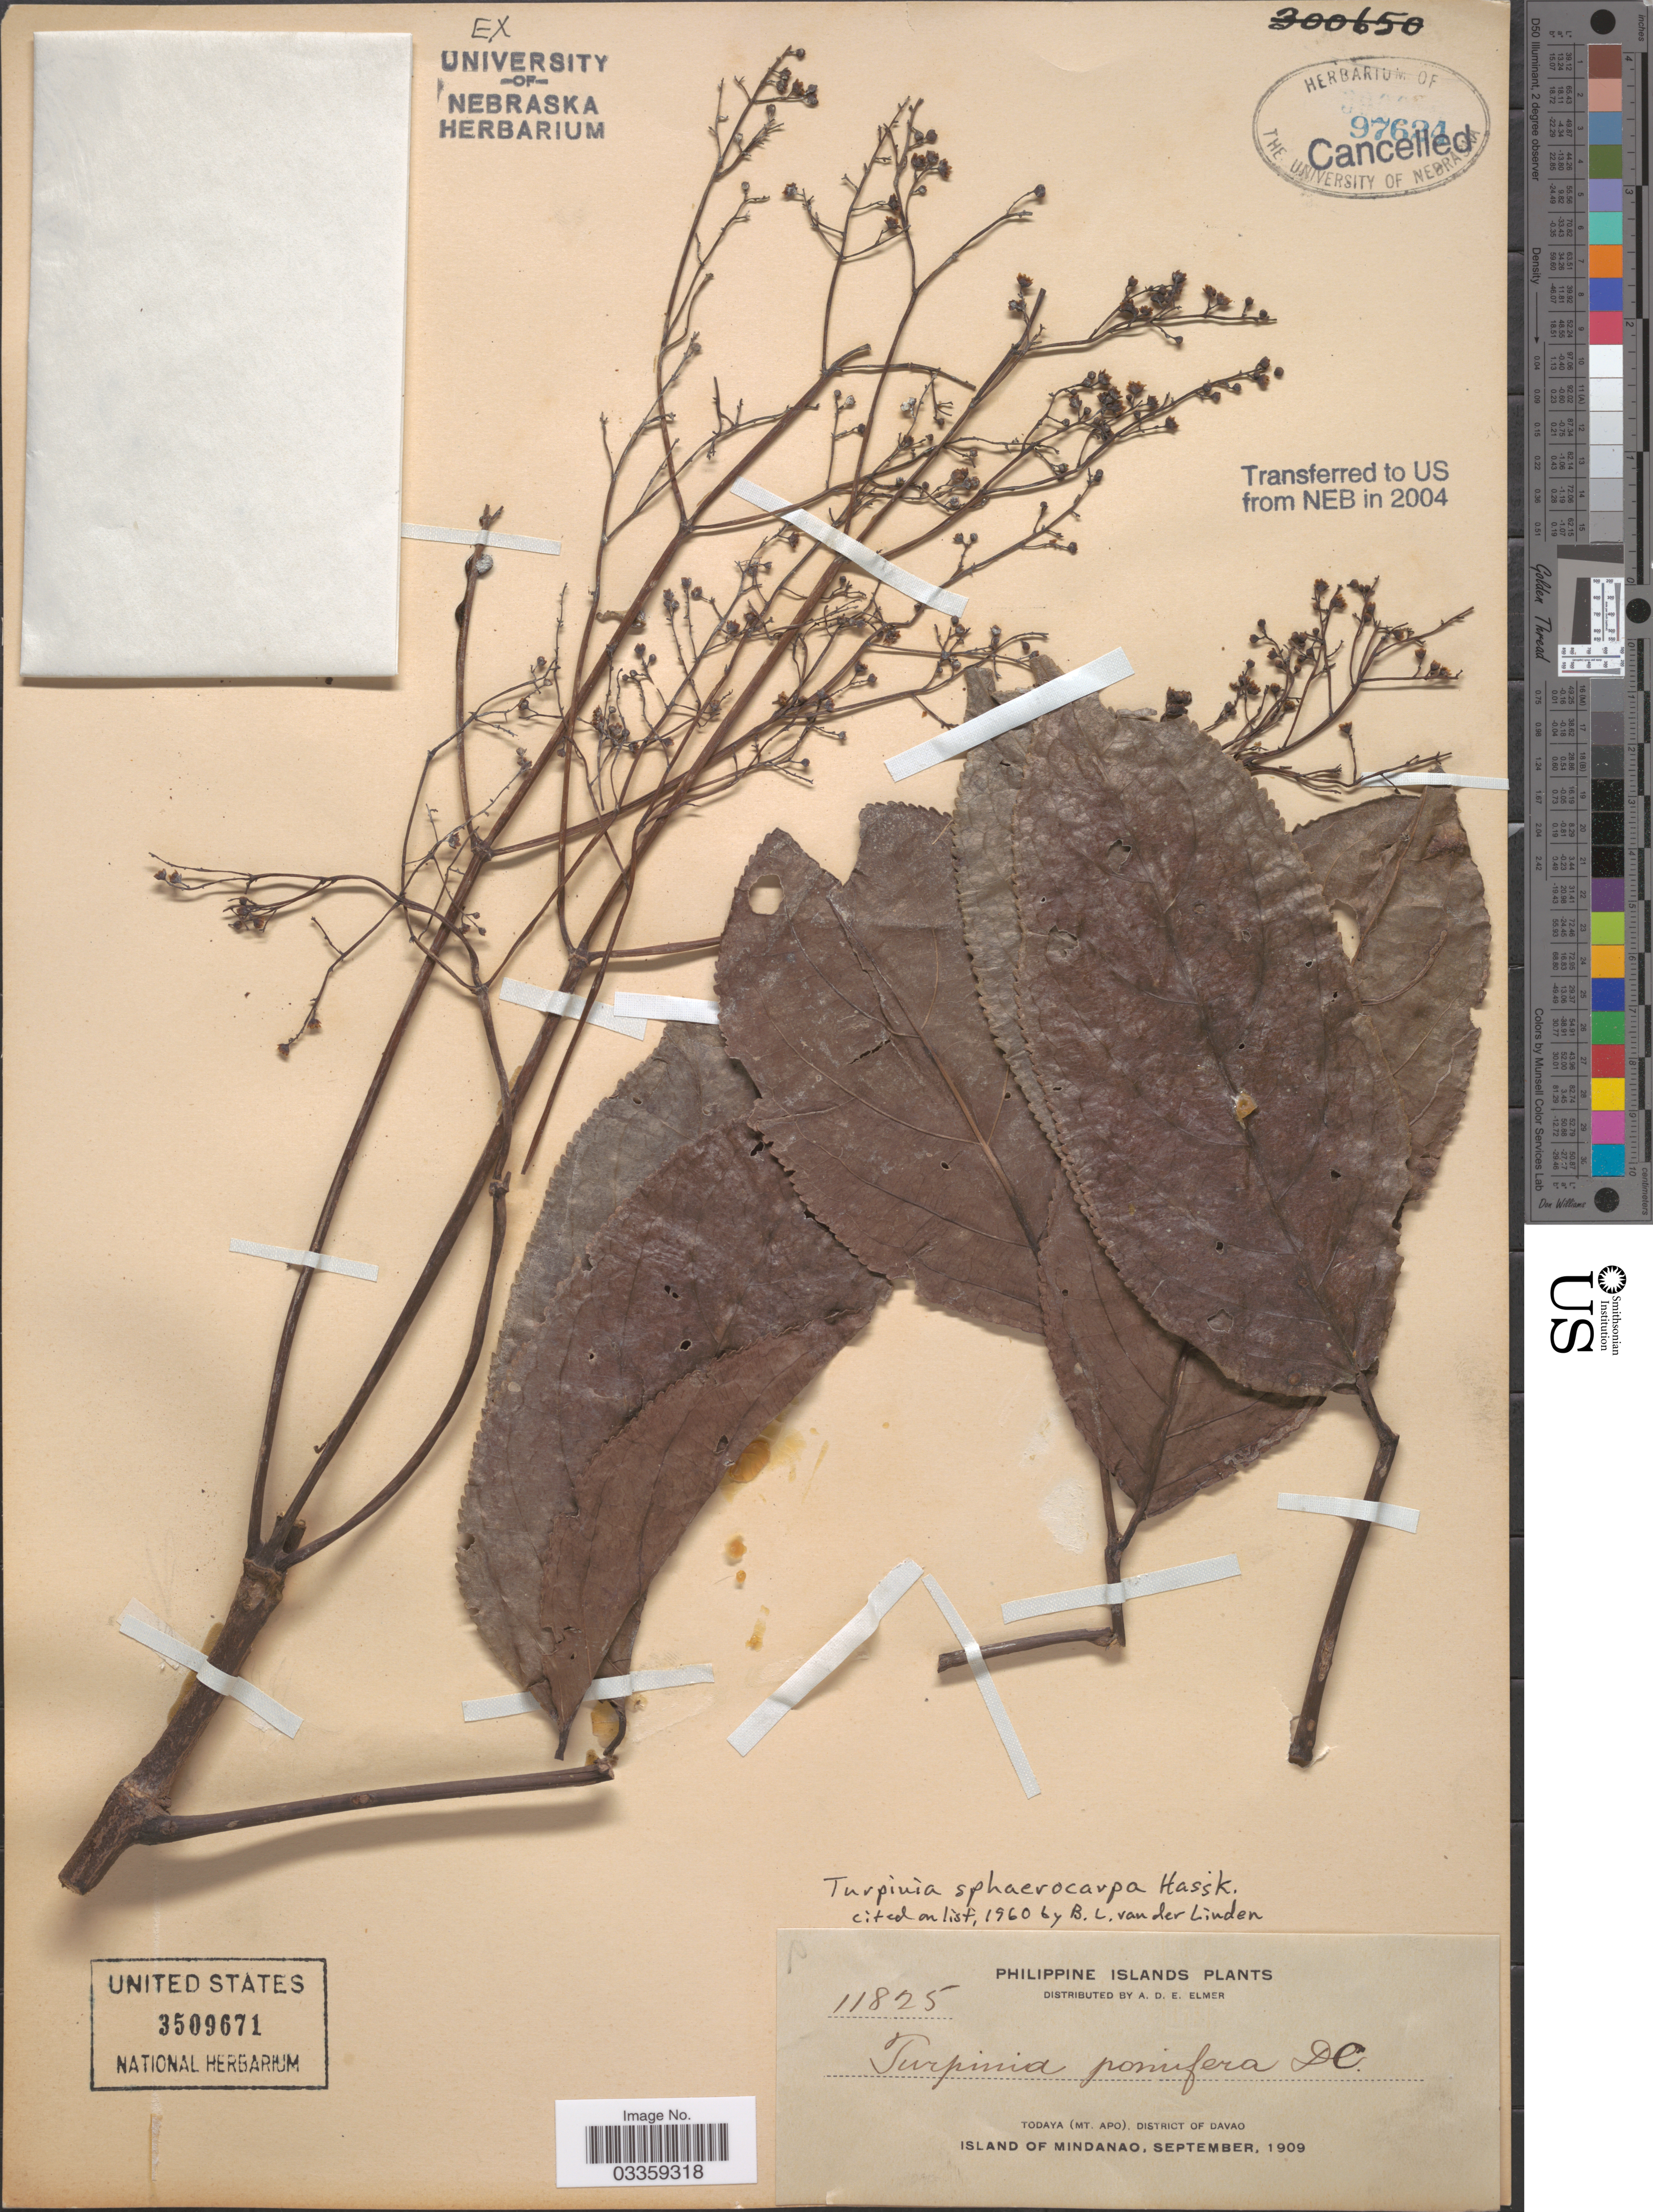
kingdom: Plantae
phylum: Tracheophyta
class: Magnoliopsida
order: Crossosomatales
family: Staphyleaceae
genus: Turpinia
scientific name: Turpinia sphaerocarpa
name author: Hassk.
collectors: A. D. E. Elmer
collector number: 11825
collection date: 1909-09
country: Philippines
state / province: Davao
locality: Todaya (Mt. Apo), District of Davao, Island of Mindanao.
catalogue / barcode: US 3509671